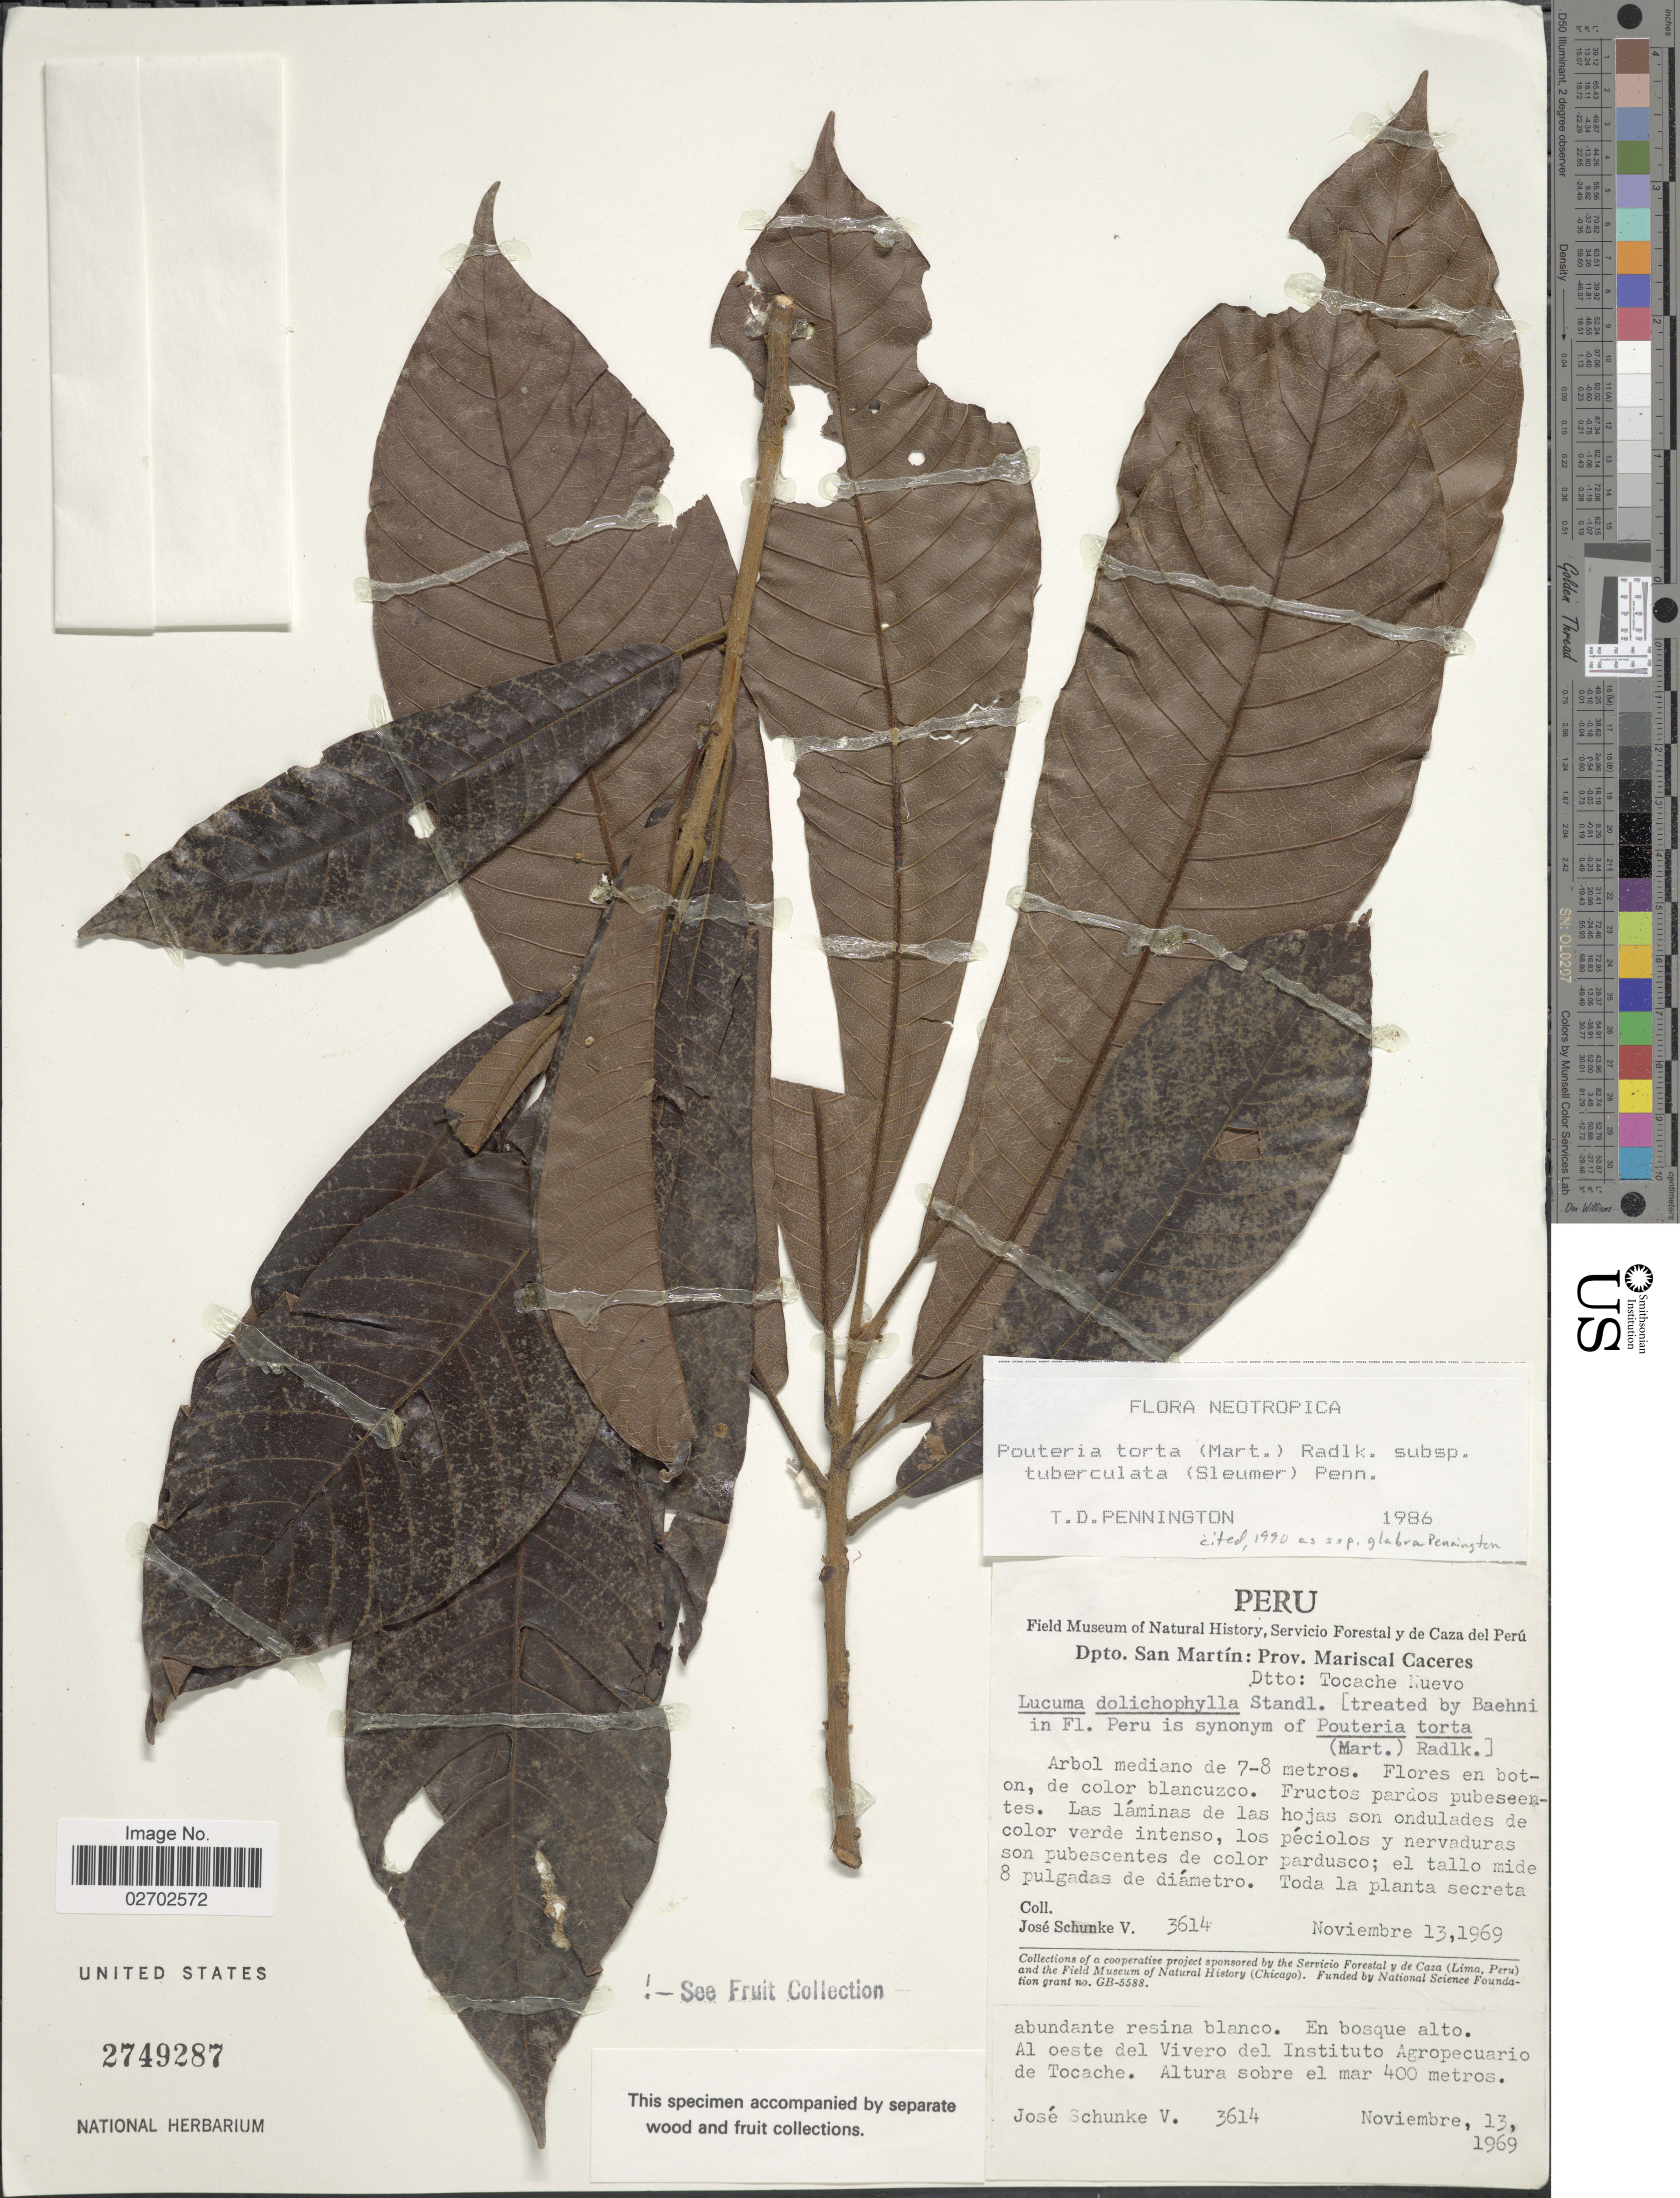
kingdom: Plantae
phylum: Tracheophyta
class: Magnoliopsida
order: Ericales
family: Sapotaceae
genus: Pouteria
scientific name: Pouteria torta subsp. glabra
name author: T.D. Penn.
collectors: J. Schunke Vigo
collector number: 3614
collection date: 1969-11-13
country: Peru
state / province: San Martín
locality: Prov. Mariscal Caceres. Dtto: Tocache Nuevo. Al oeste del Vivero del Instituto Agropecuario de Tocache.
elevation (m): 400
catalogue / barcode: US 2749287